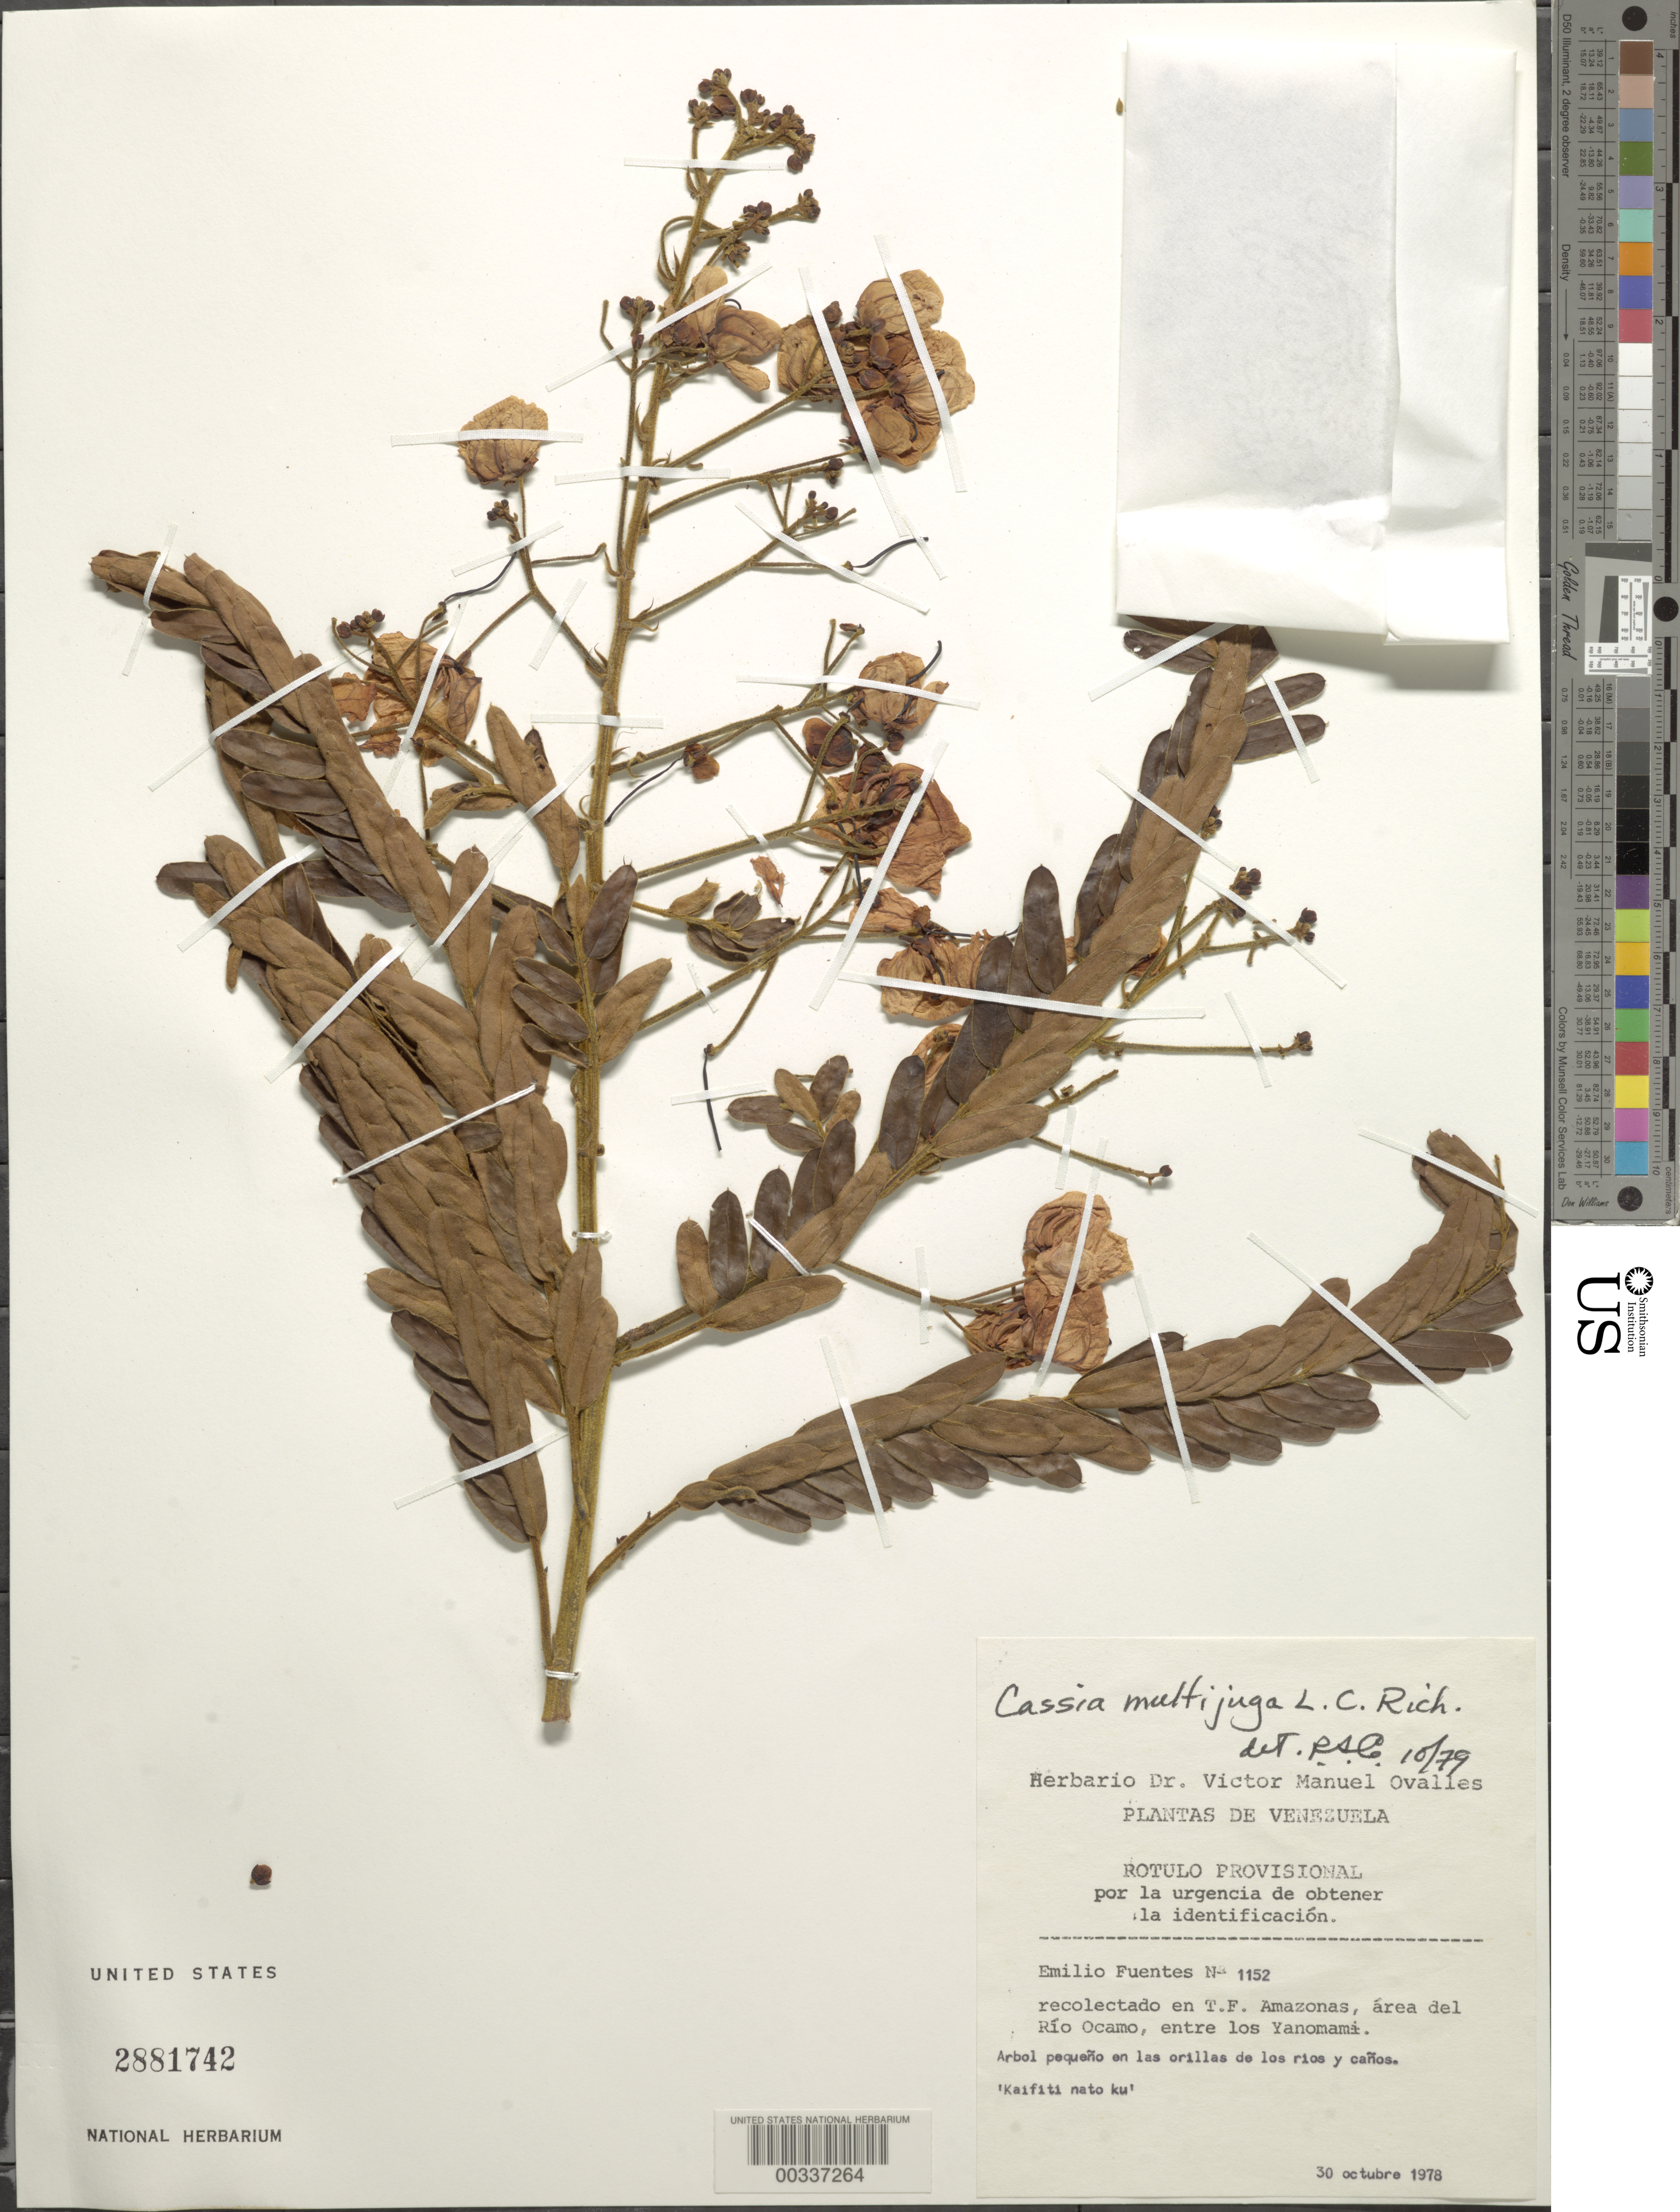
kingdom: Plantae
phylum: Tracheophyta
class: Magnoliopsida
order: Fabales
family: Fabaceae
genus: Senna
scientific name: Senna multijuga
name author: (Rich.) H.S. Irwin & Barneby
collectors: E. Fuentes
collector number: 1152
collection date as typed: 30 Oct 1978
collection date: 1978-10-30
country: Venezuela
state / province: Amazonas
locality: Area of rio ocamo, between the yanomami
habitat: Banks of rivers and canyons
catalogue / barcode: US 2881742